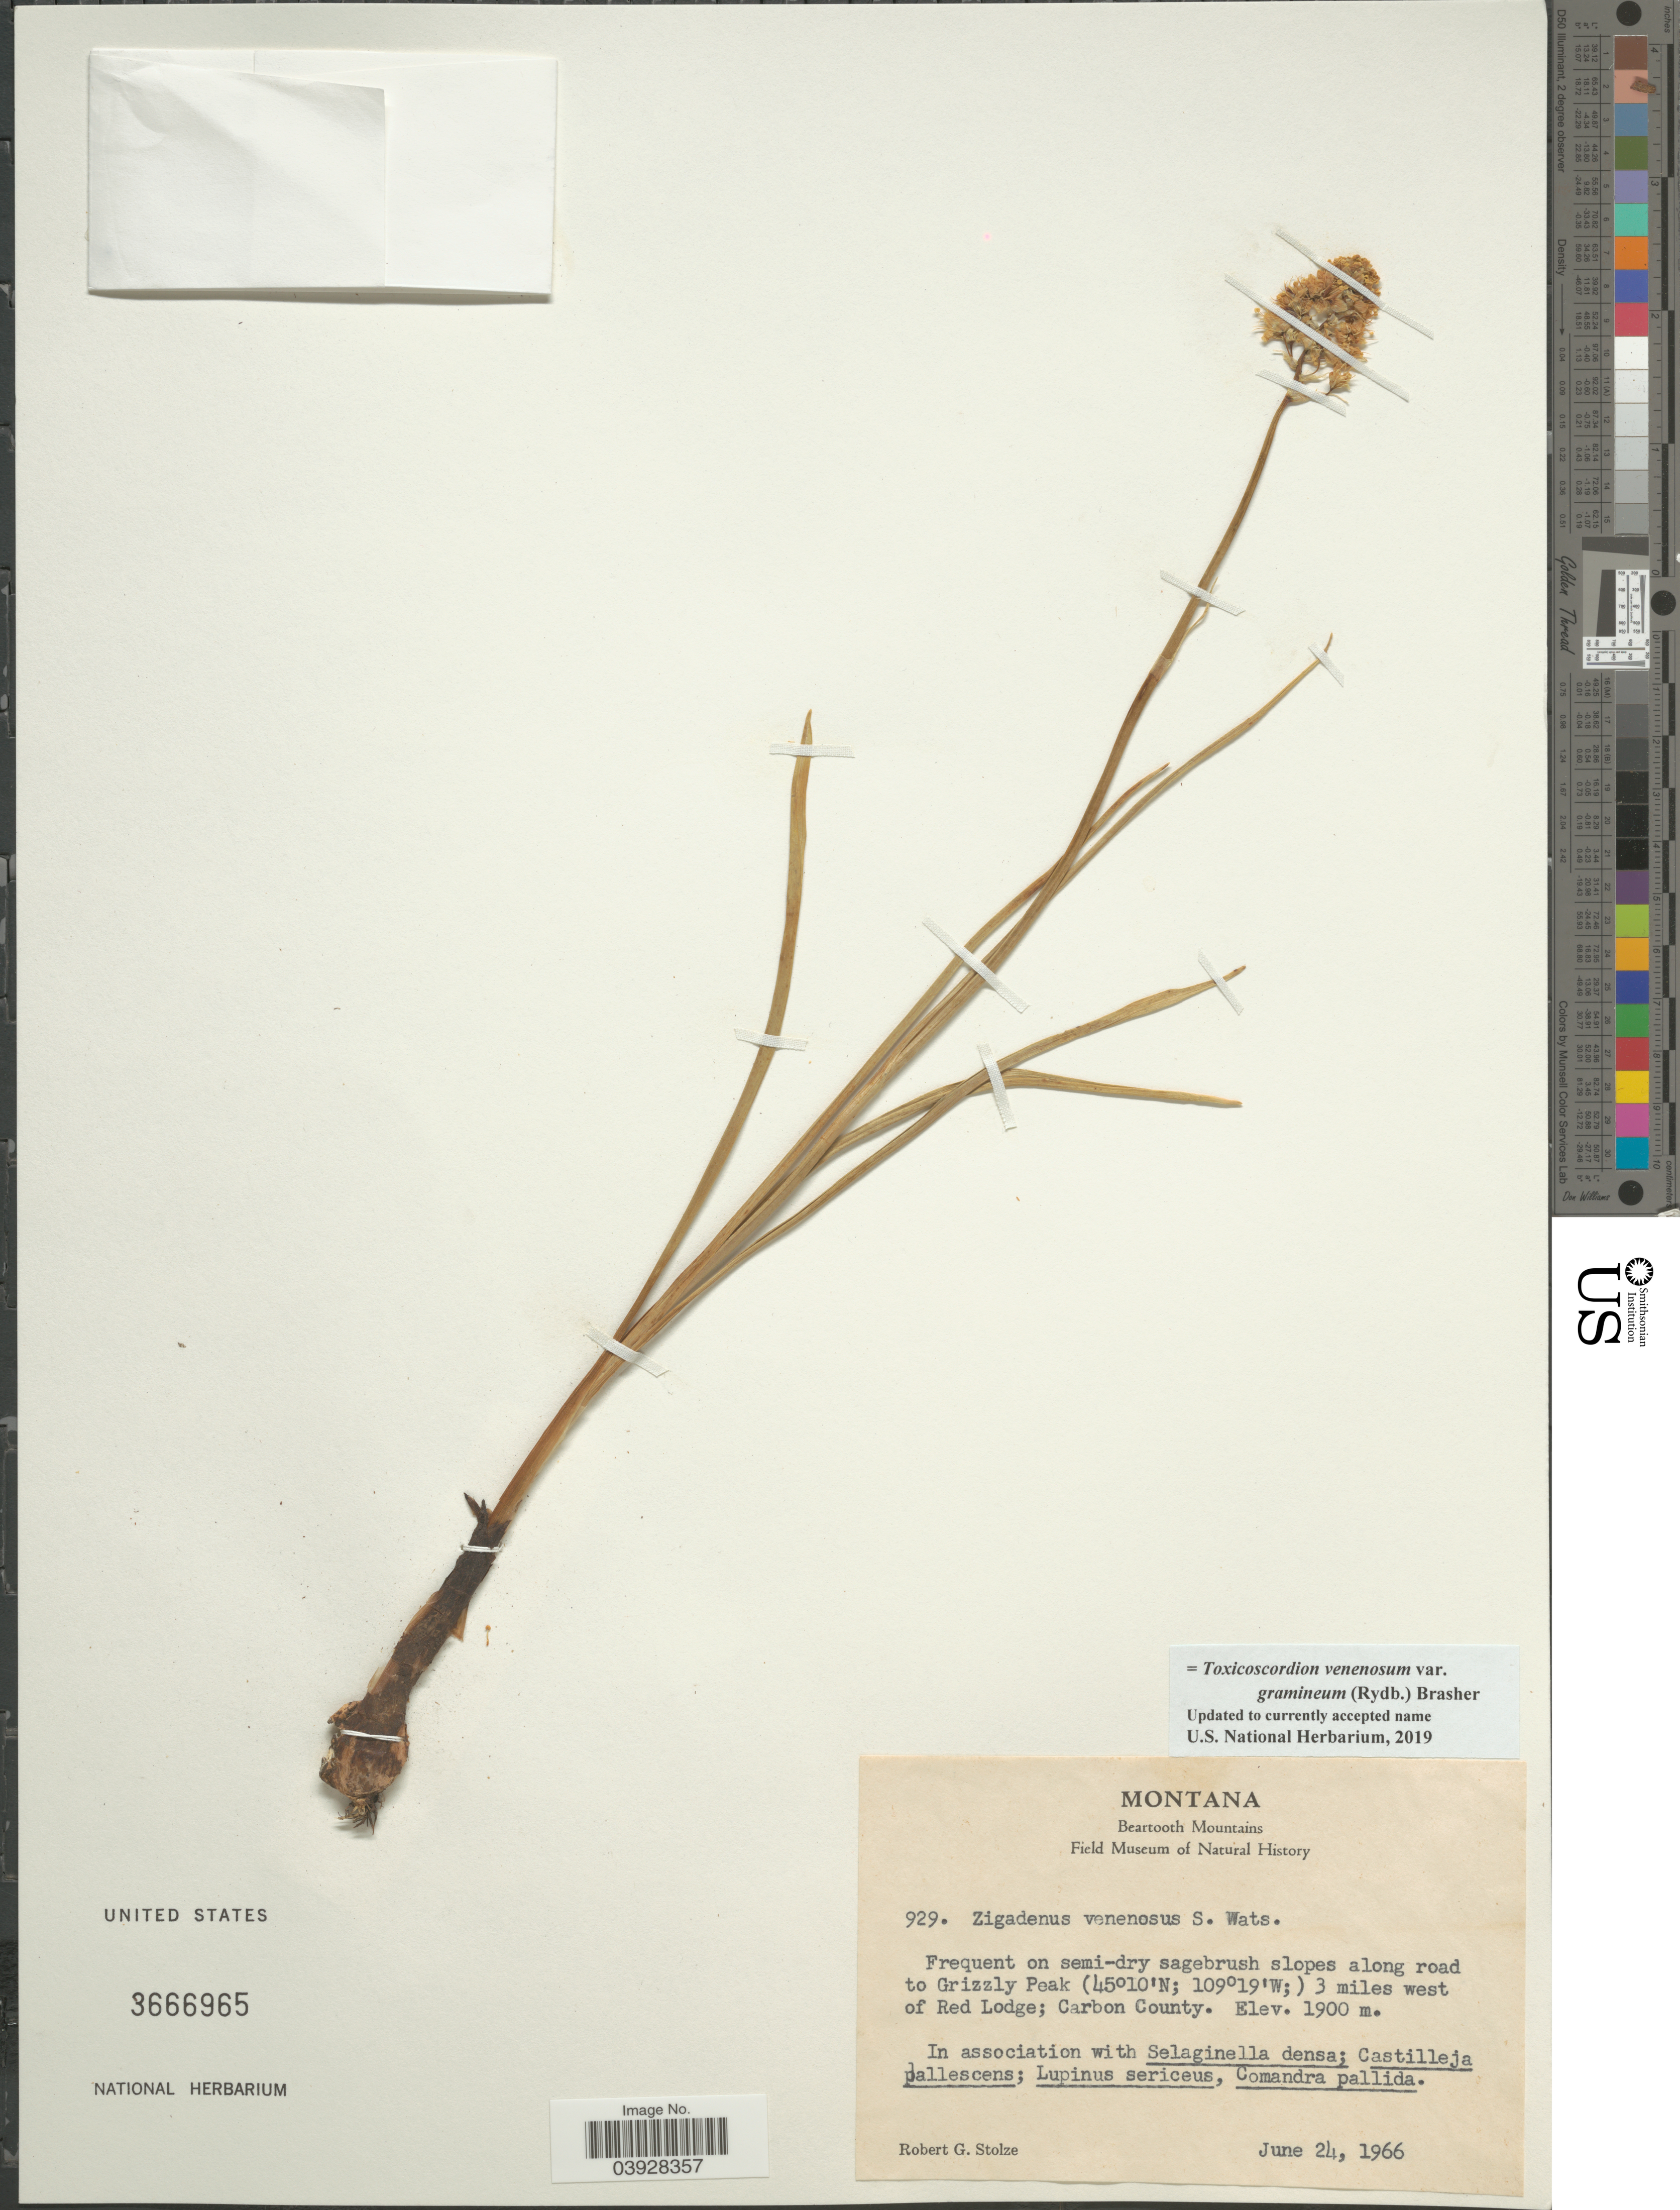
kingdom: Plantae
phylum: Tracheophyta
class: Liliopsida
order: Liliales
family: Melanthiaceae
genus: Toxicoscordion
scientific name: Toxicoscordion venenosum var. gramineum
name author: (Rydb.) Brasher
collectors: R. G. Stolze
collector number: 929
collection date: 1966-06-24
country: United States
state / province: Montana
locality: Beartooth Mountains. Along road to Grizzly Peak 3 miles west of Red Lodge; Carbon County.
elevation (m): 1900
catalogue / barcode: US 3666965